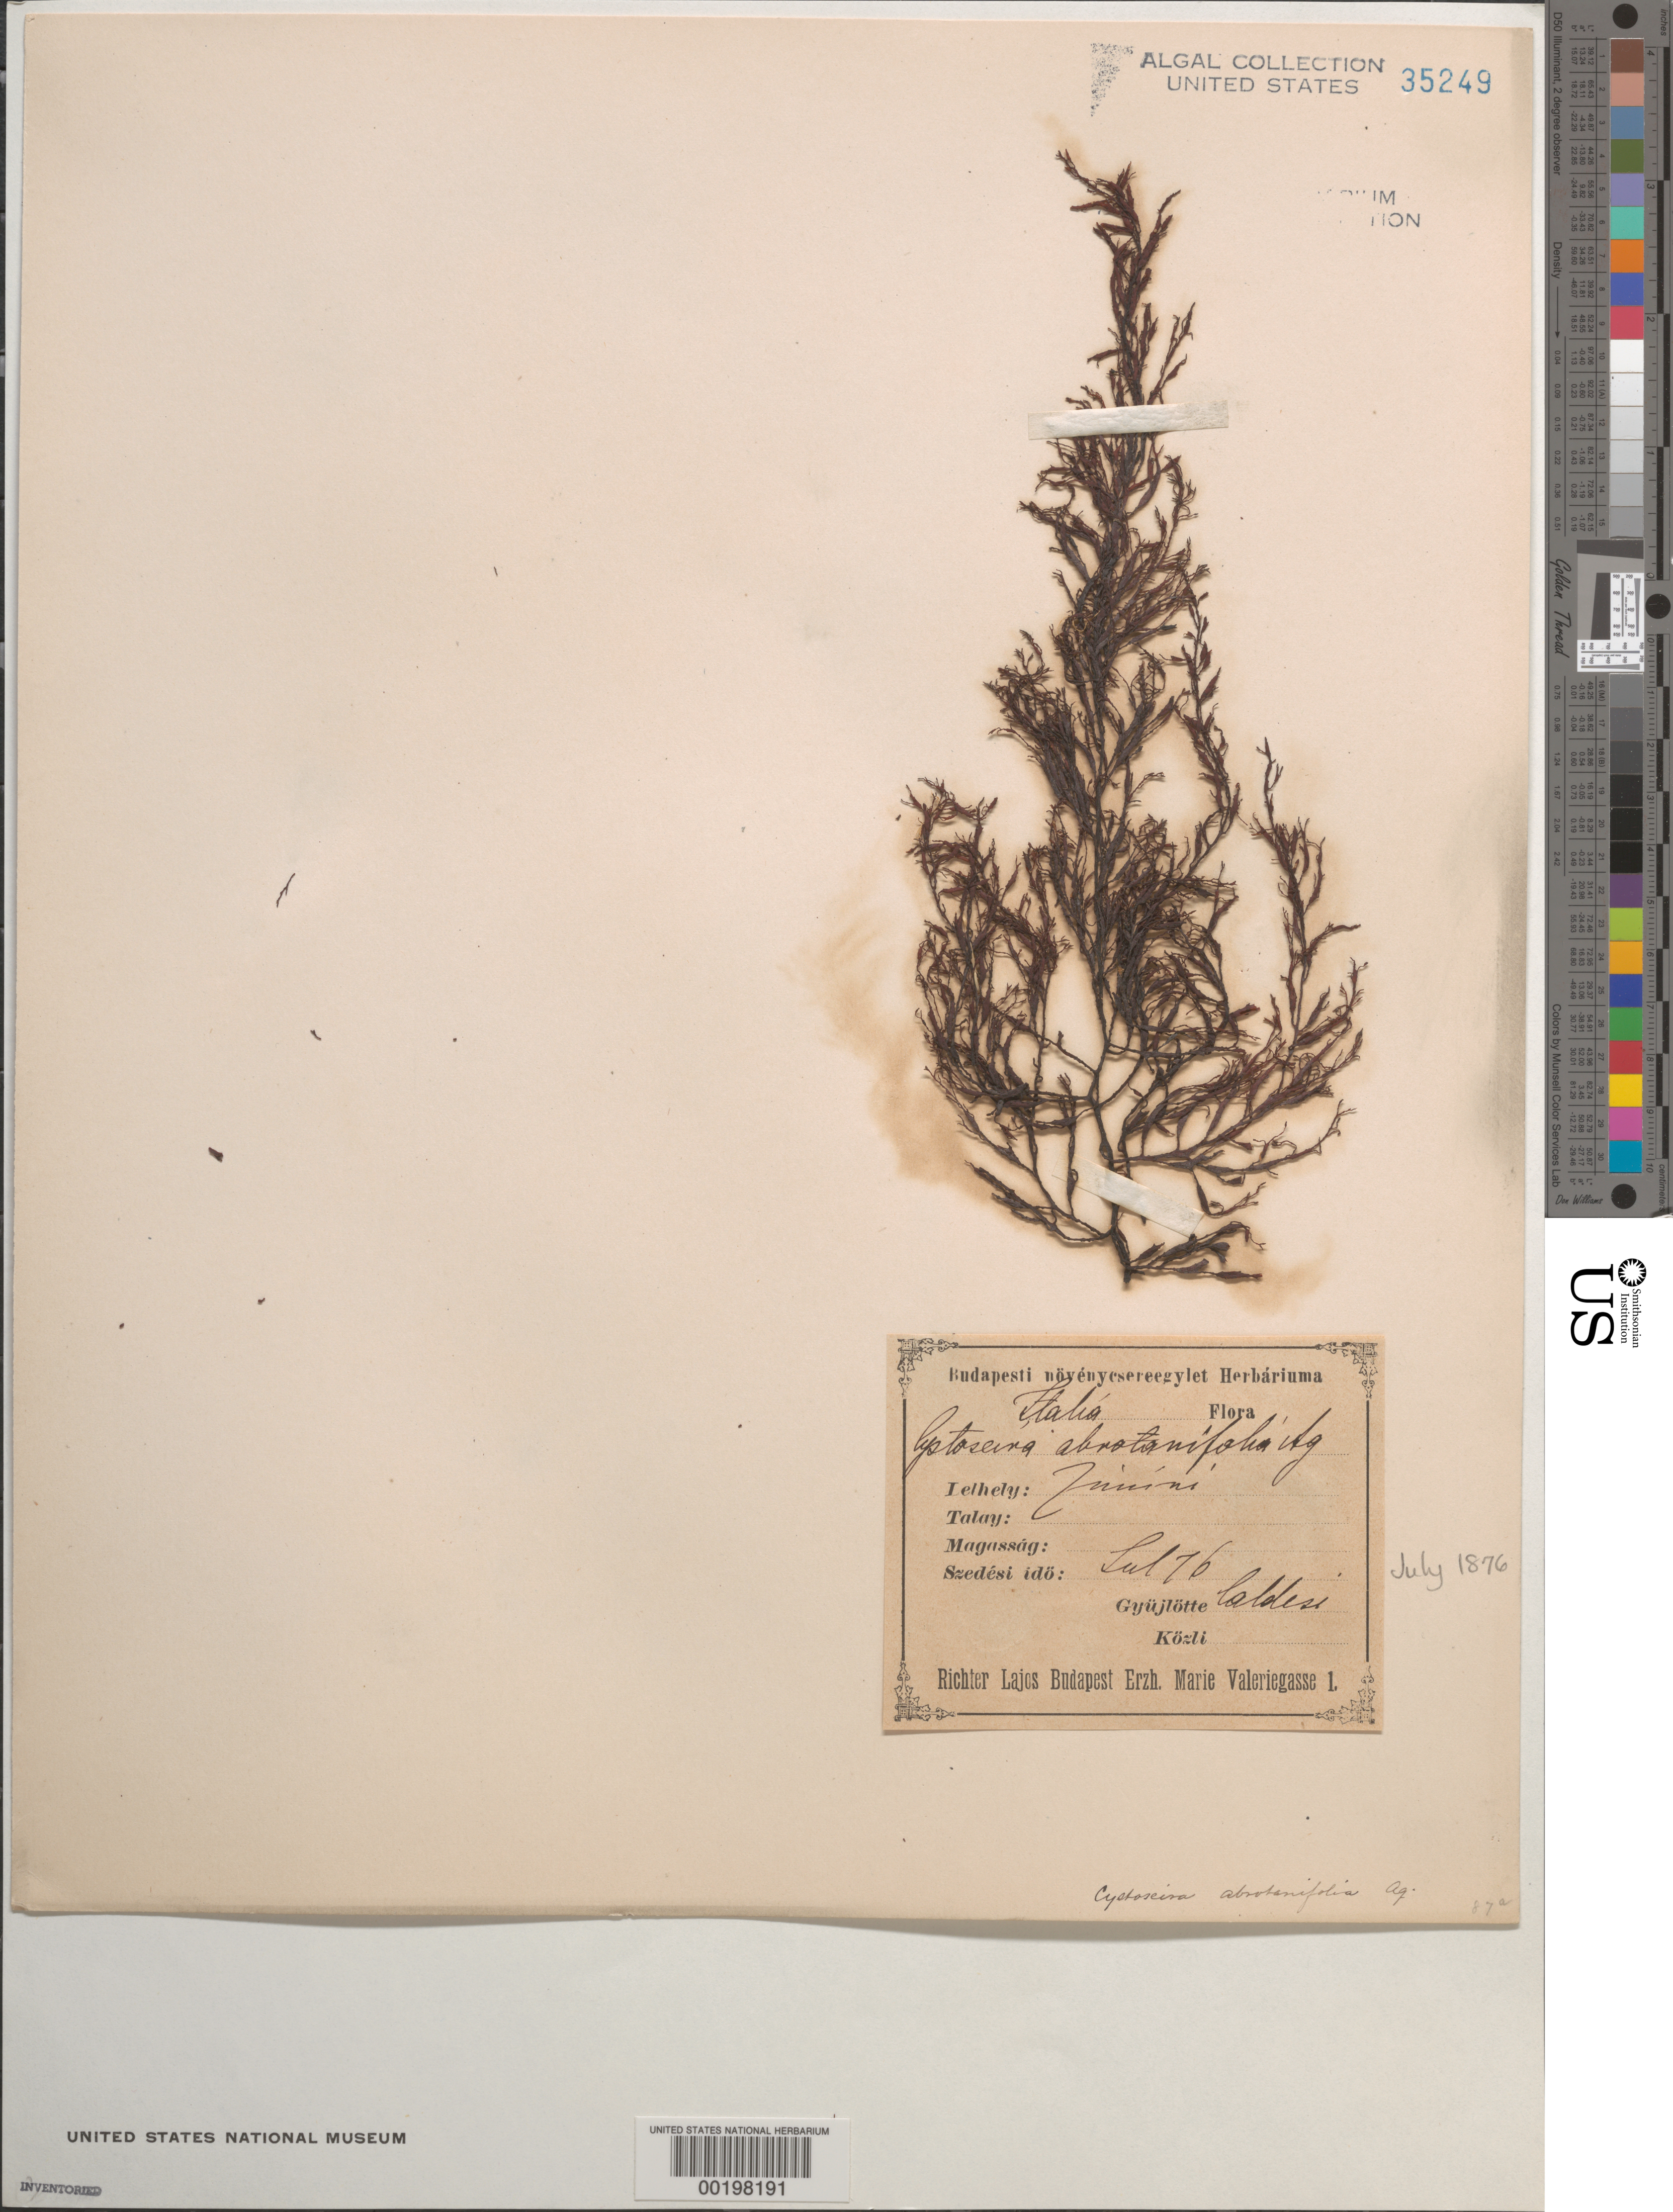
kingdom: Chromista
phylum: Ochrophyta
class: Phaeophyceae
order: Fucales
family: Sargassaceae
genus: Cystoseira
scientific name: Cystoseira foeniculacea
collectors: L. Caldesi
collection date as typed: Jul 1876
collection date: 1876-07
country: Italy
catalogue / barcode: US 35249